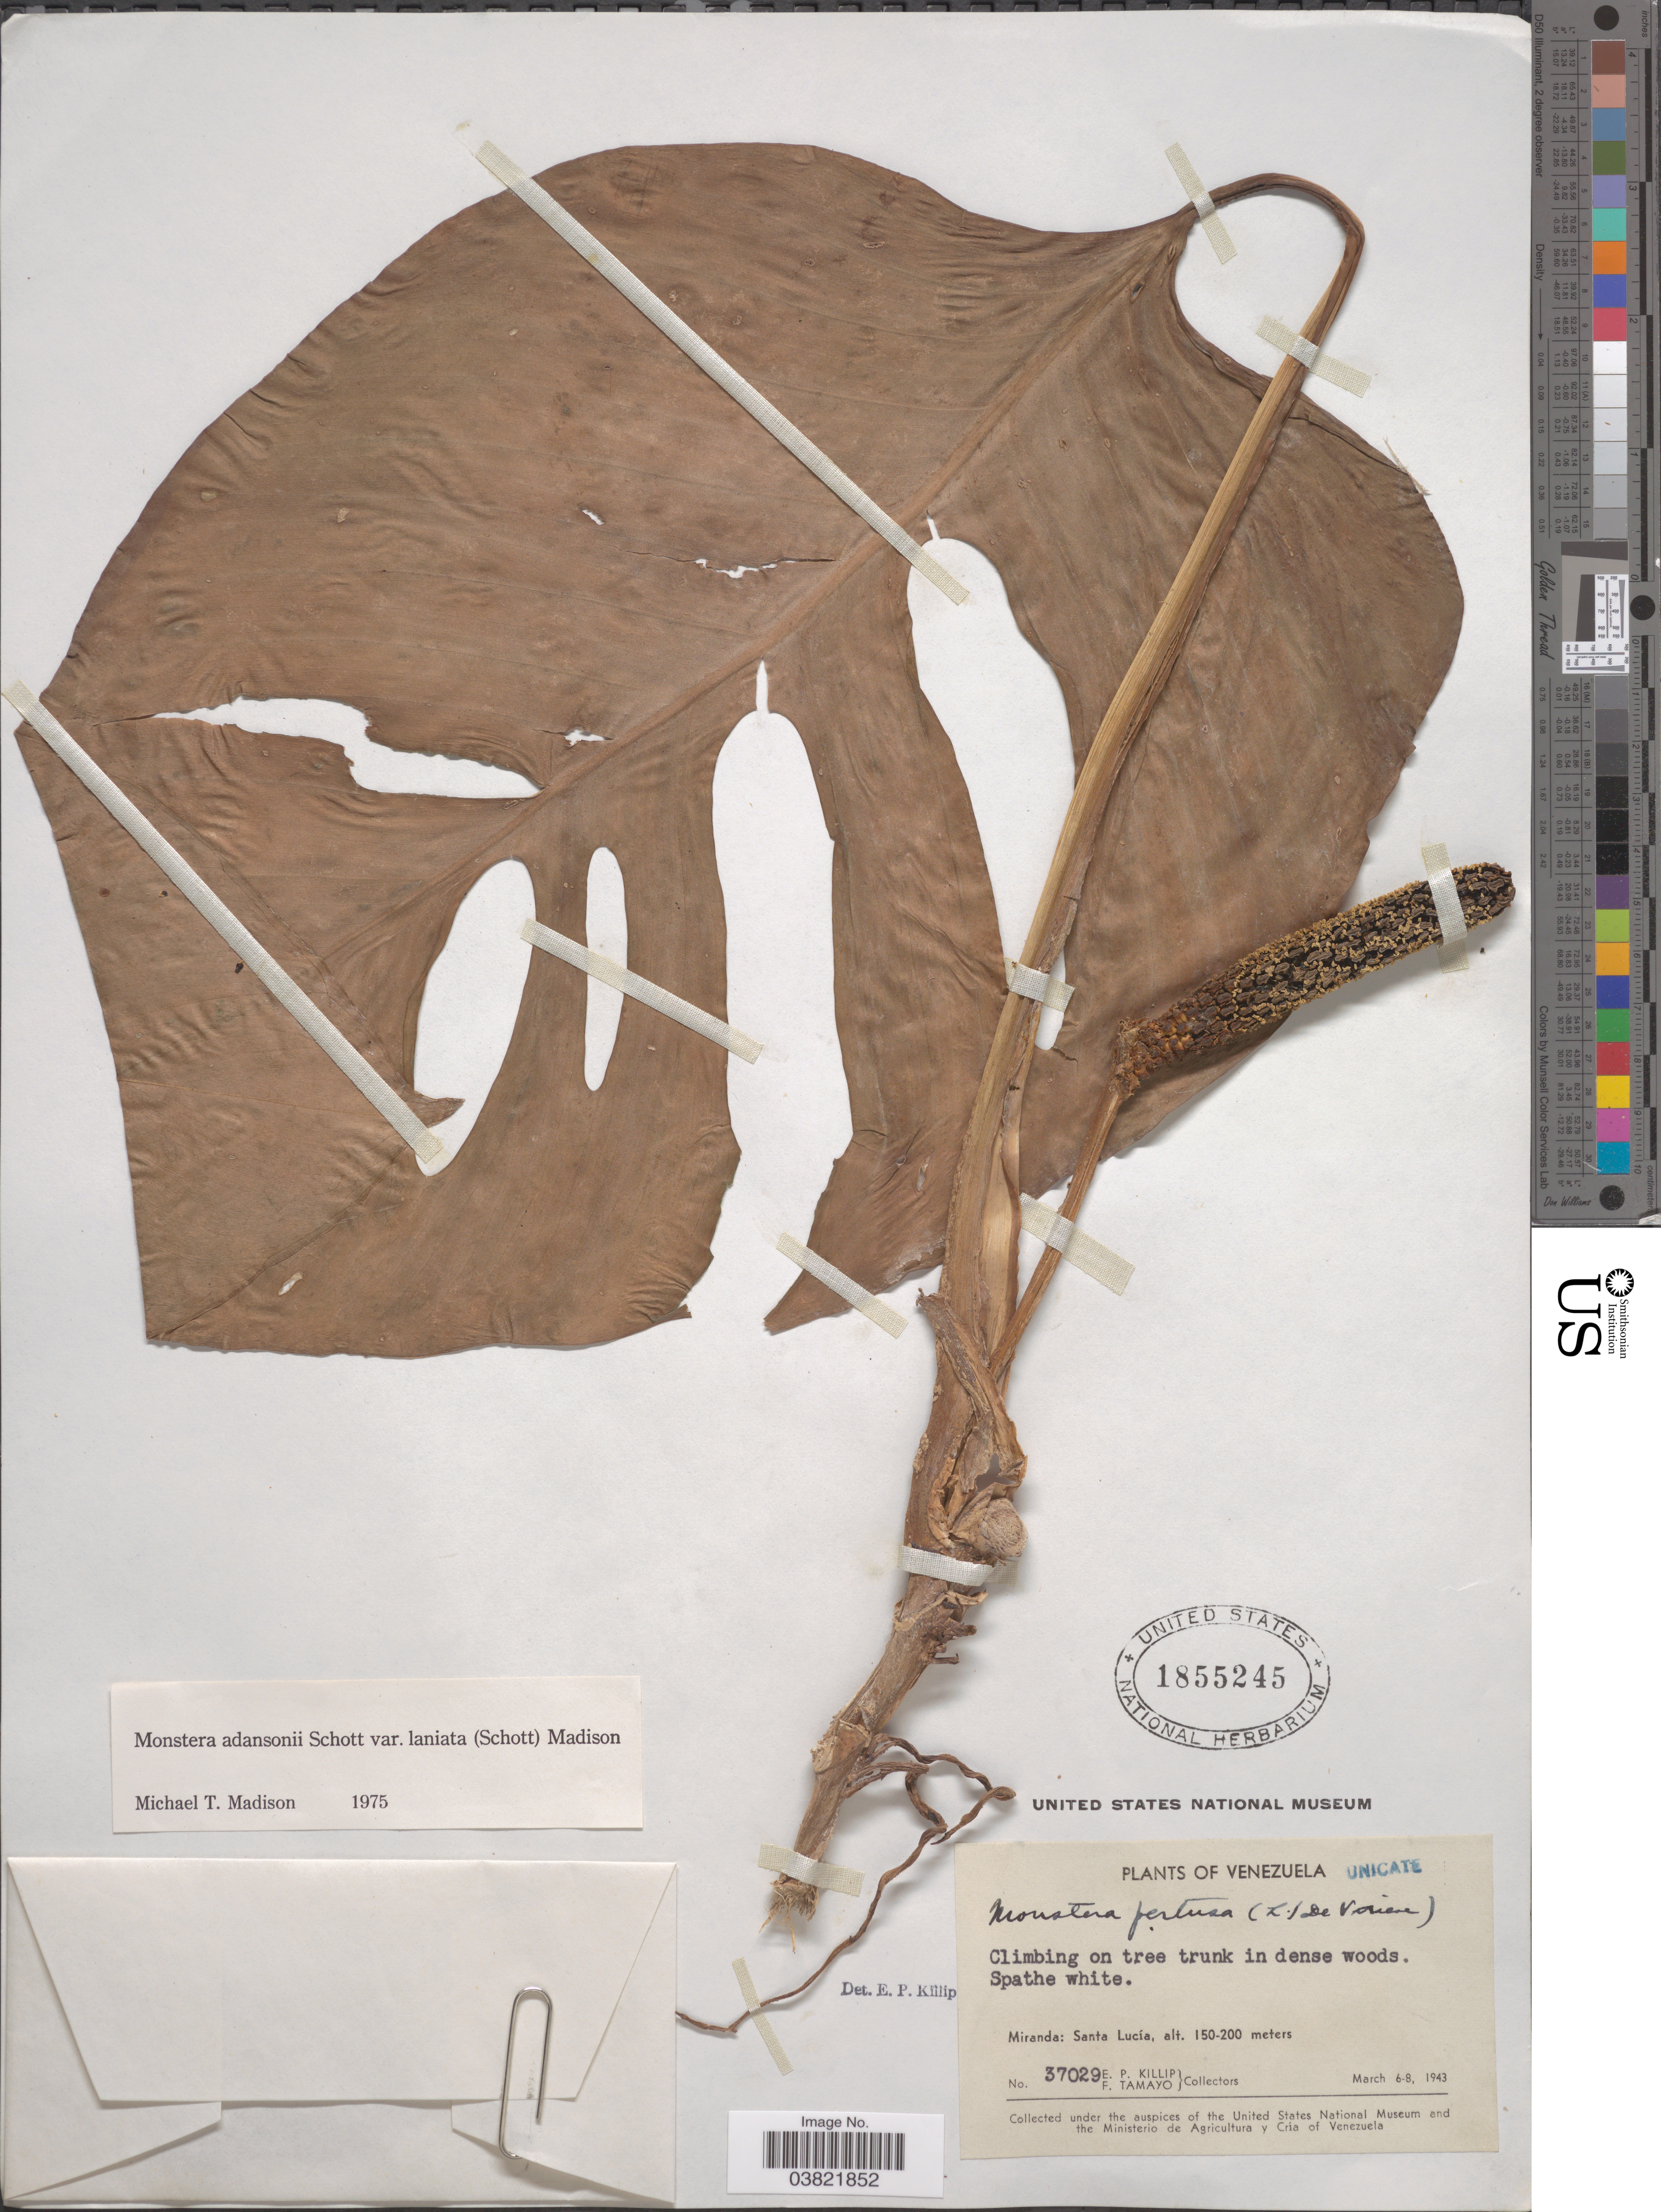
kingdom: Plantae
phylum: Tracheophyta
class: Liliopsida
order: Alismatales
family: Araceae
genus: Monstera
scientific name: Monstera adansonii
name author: Schott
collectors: E. P. Killip & F. Tamayo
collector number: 37029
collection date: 1943-03-06/1943-03-08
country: Venezuela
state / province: Miranda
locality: Santa Lucía.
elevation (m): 150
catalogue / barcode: US 1855245